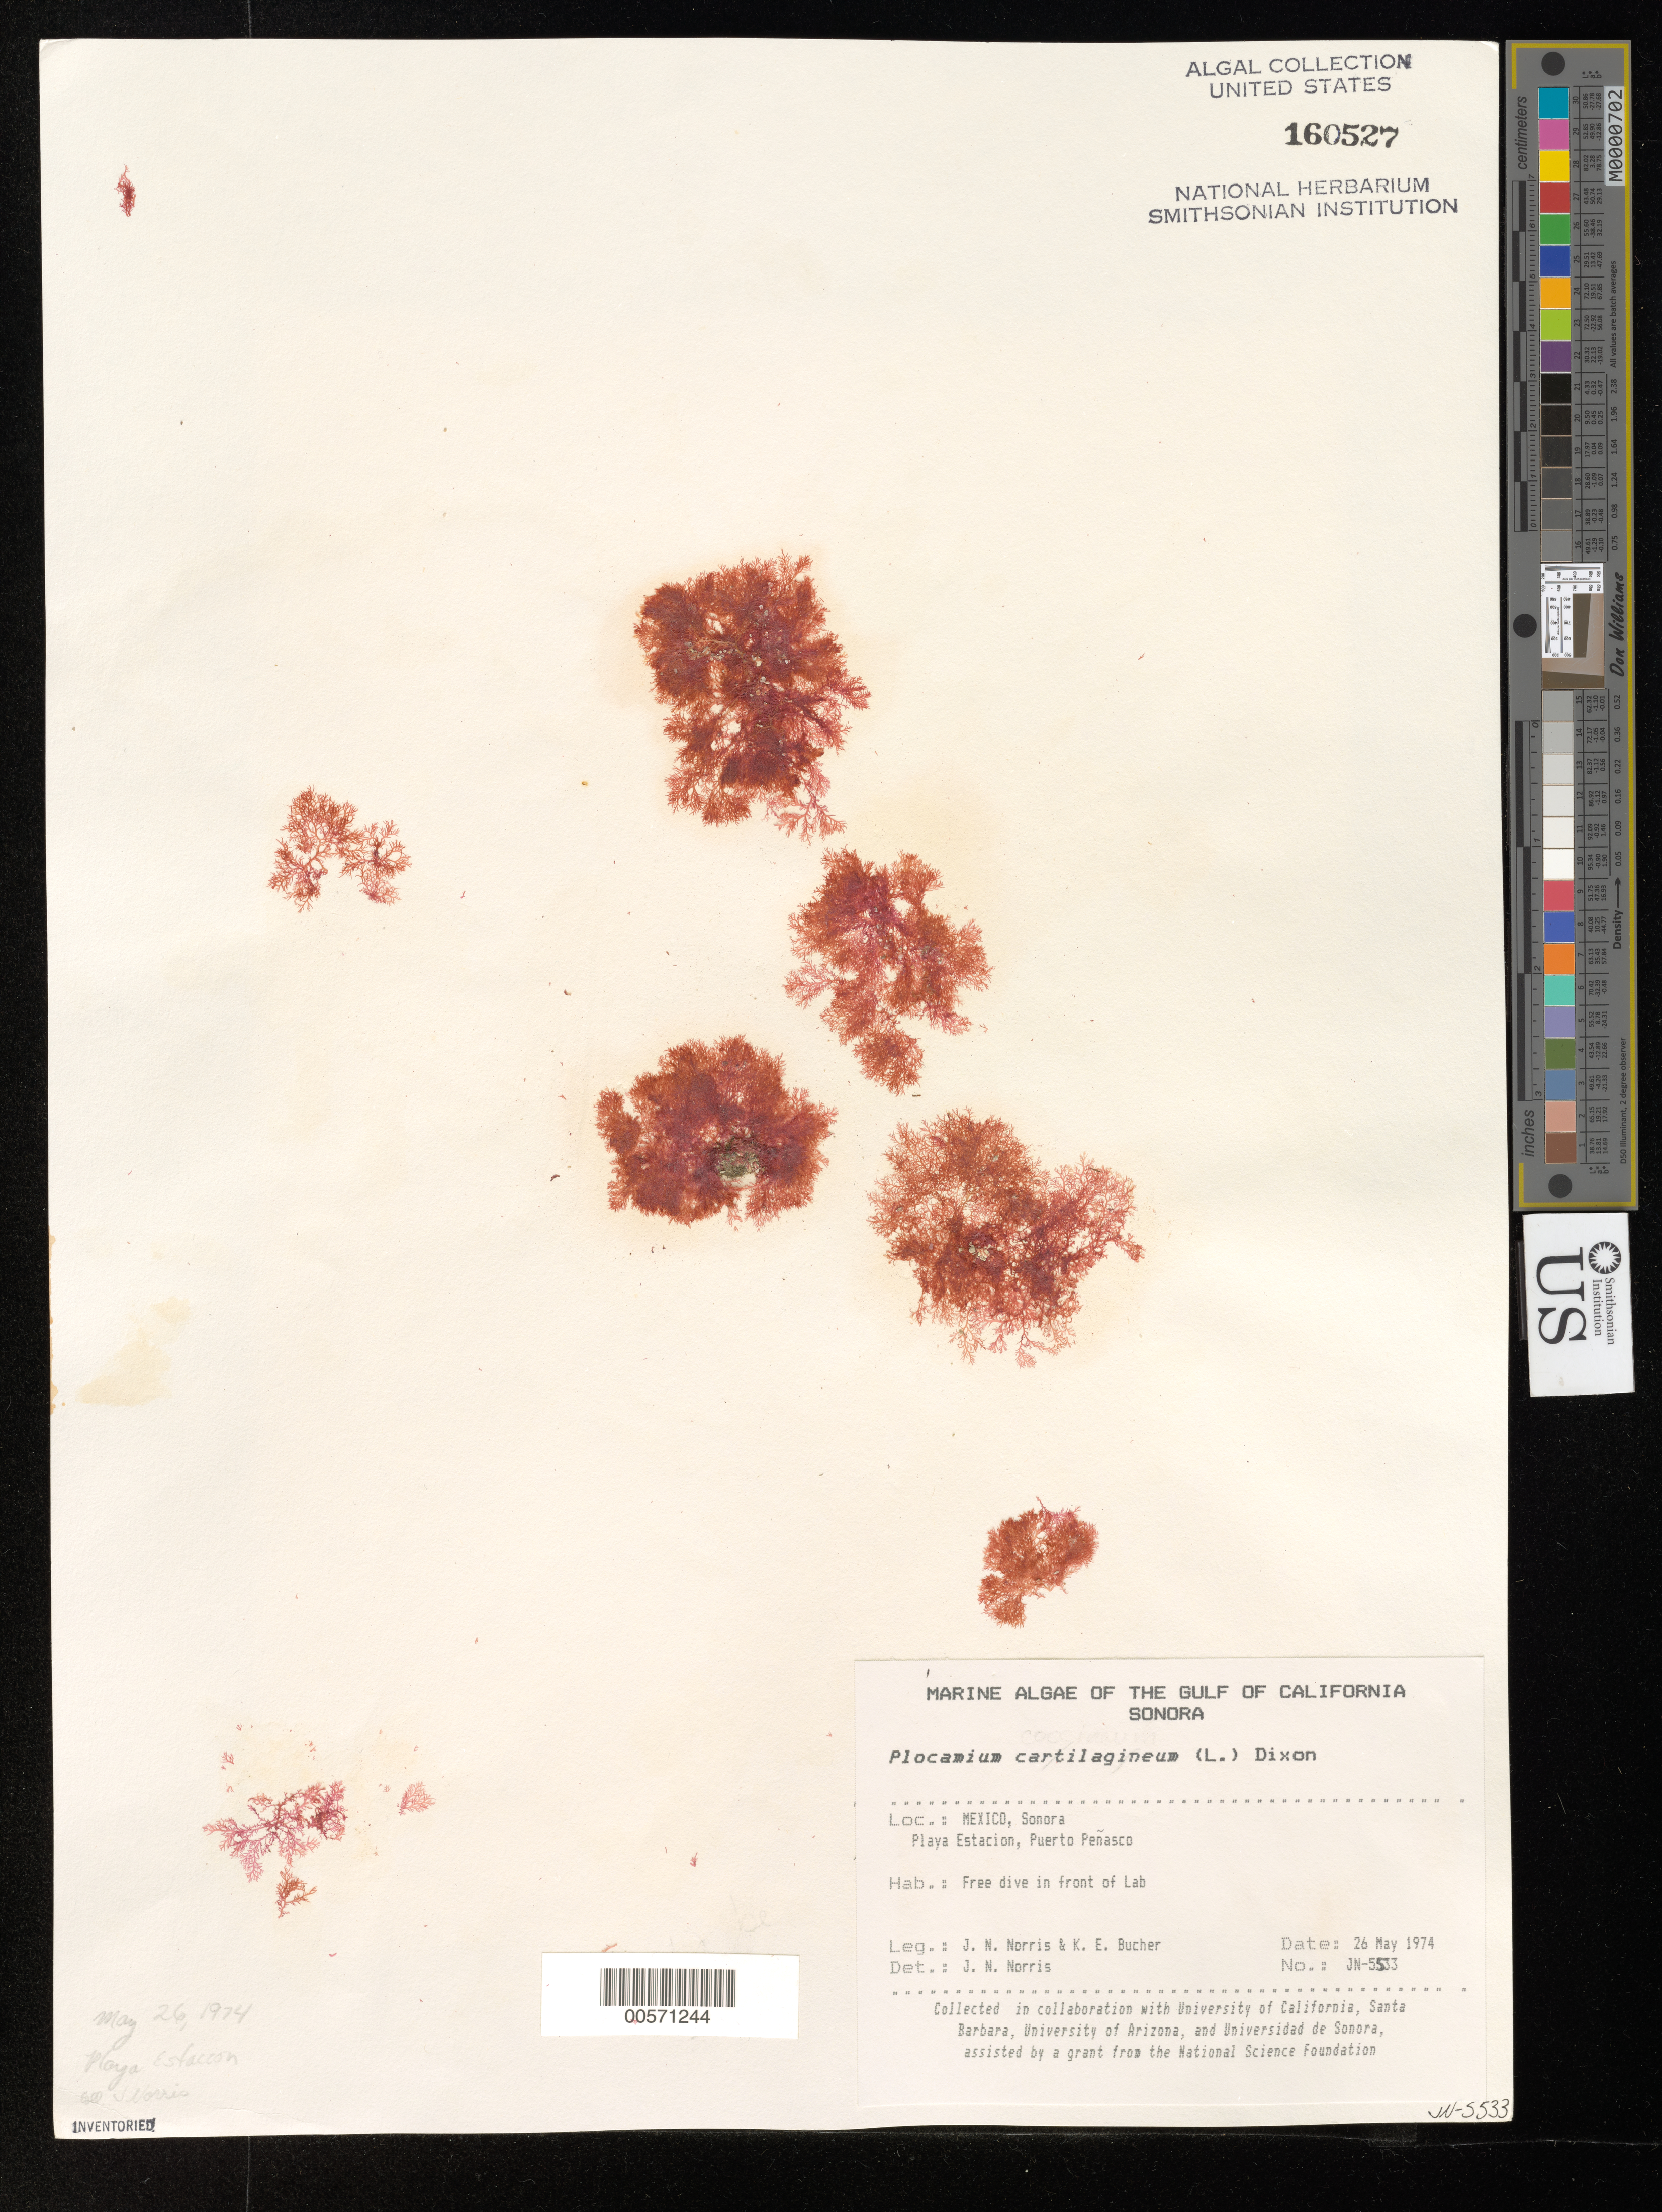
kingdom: Plantae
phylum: Rhodophyta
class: Florideophyceae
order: Plocamiales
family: Plocamiaceae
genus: Plocamium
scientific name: Plocamium cartilagineum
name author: (L.) P.S. Dixon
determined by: Norris, James N.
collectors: J. N. Norris & K. E. Bucher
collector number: JN-5533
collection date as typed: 26 May 1974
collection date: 1974-05-26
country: Mexico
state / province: Sonora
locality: Playa Estacion, Puerto Penasco, marine station shore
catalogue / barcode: US 160527